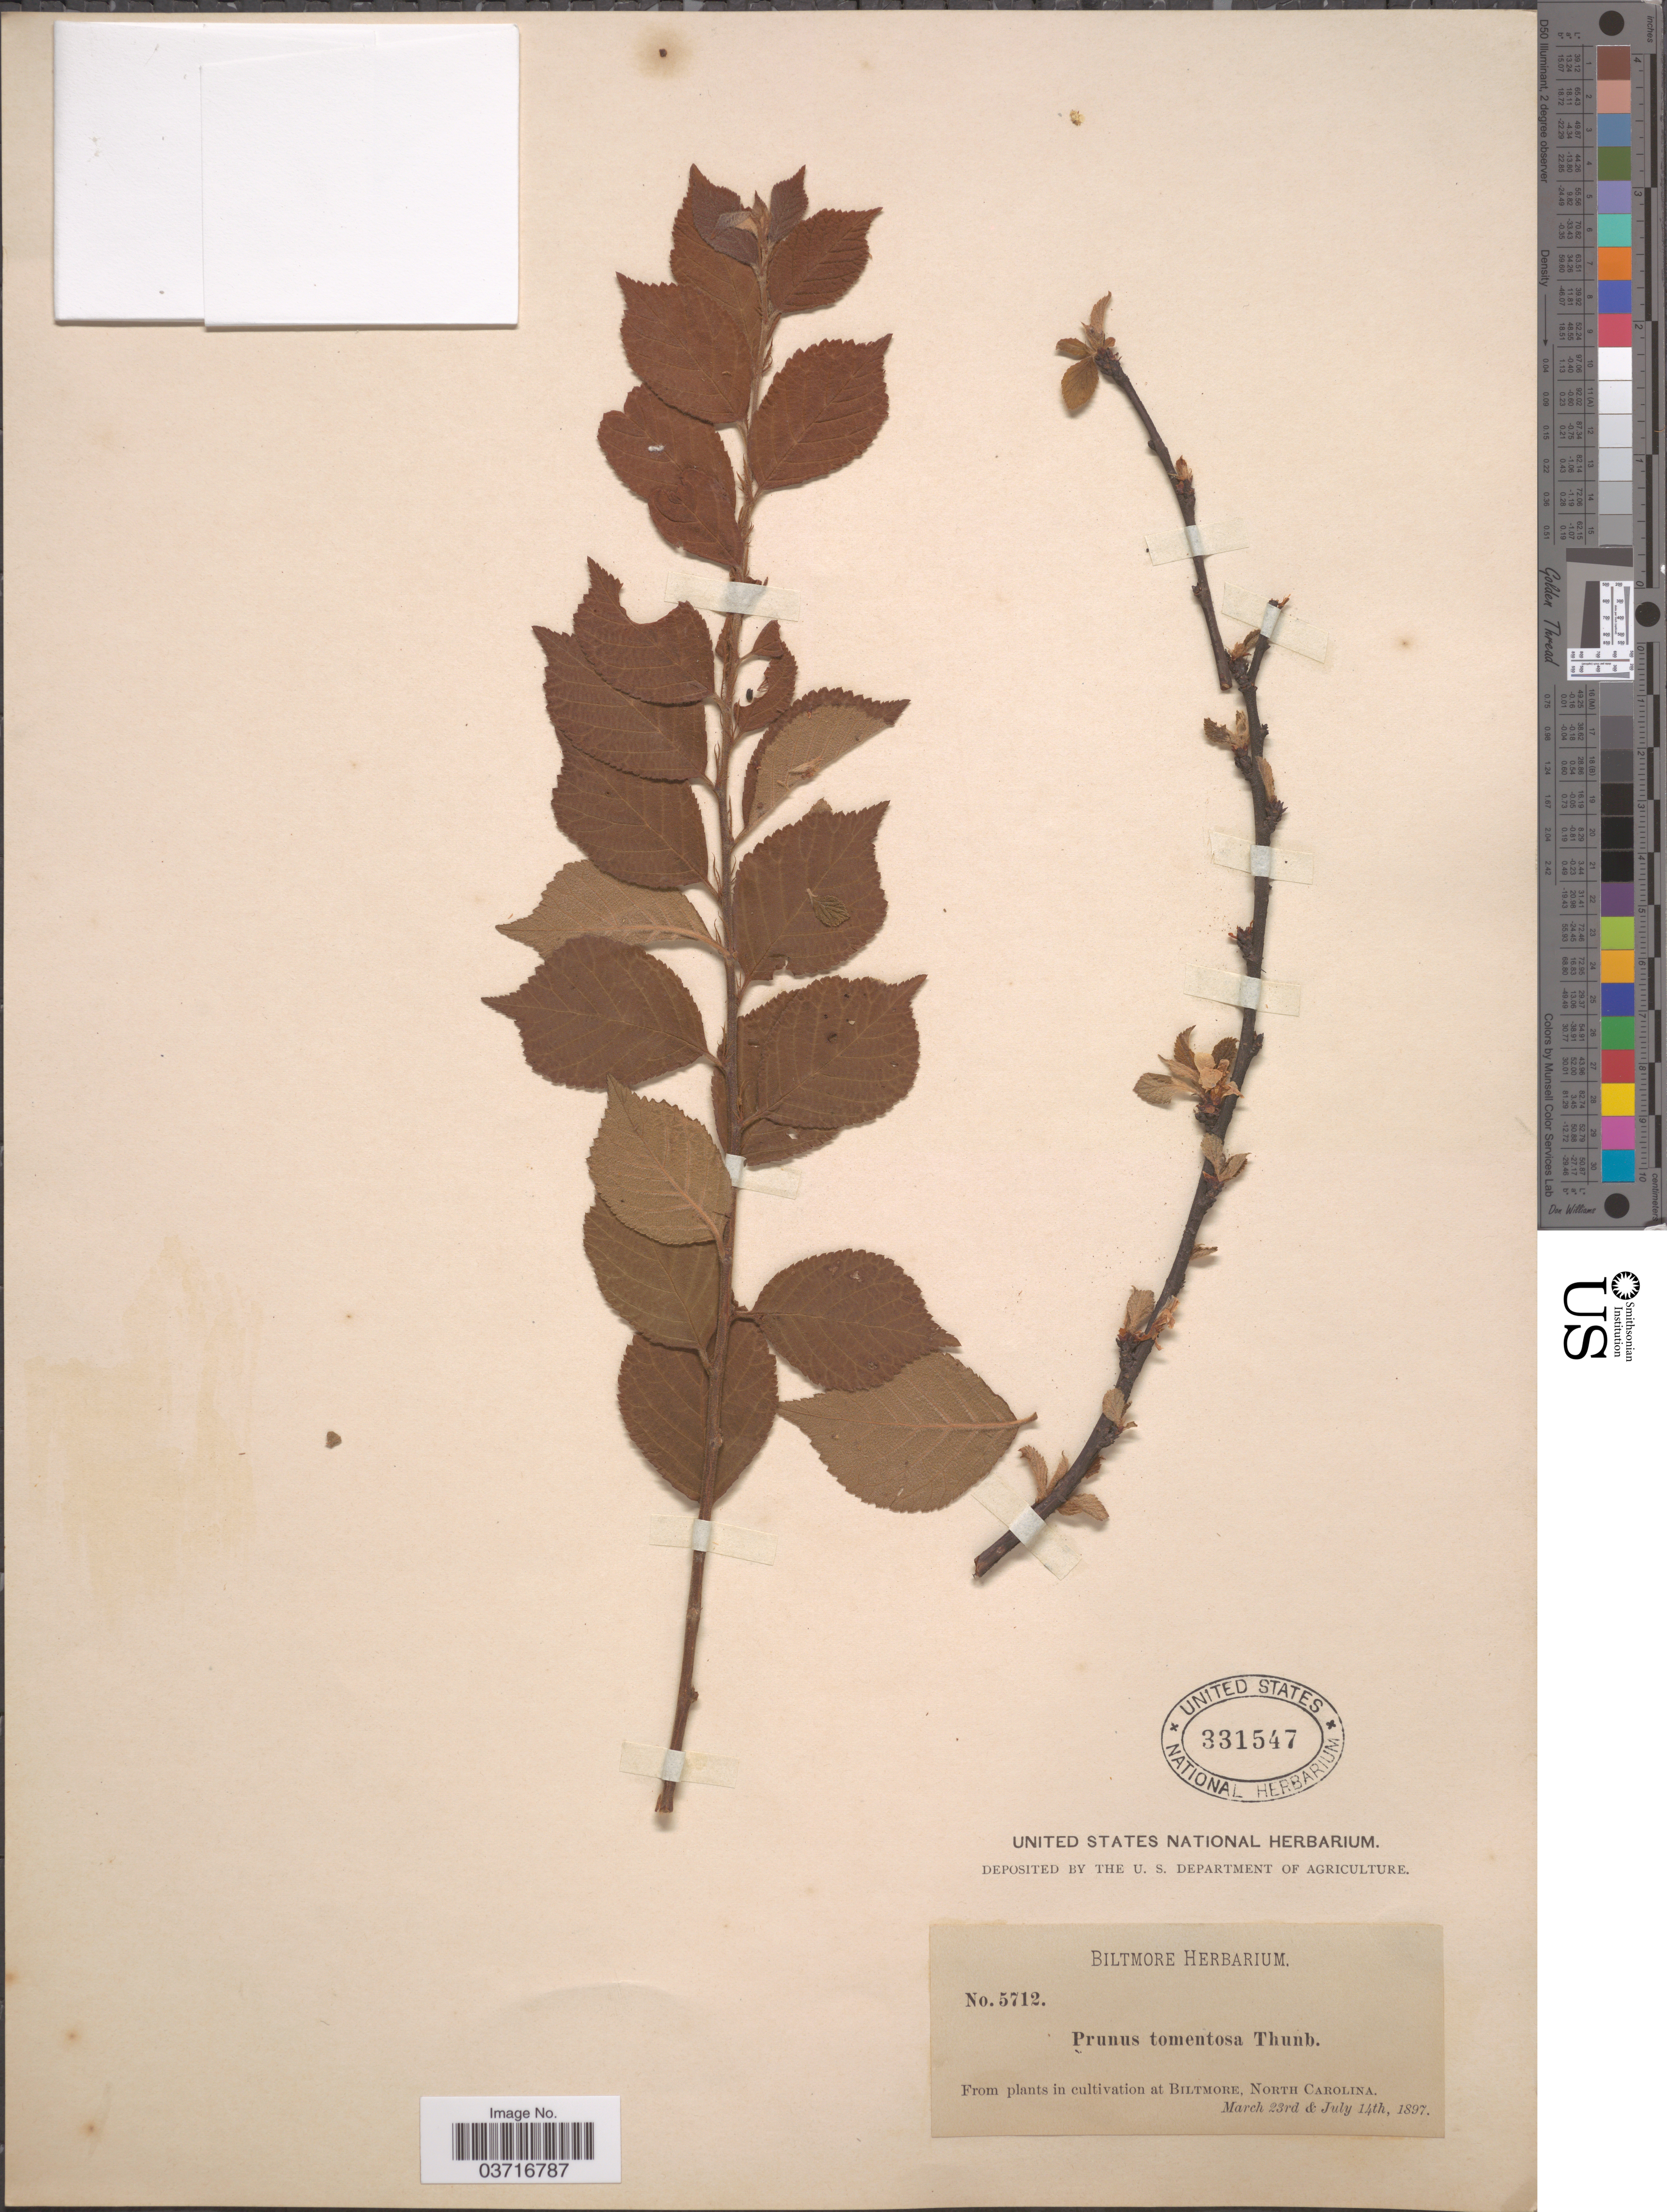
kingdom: Plantae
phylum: Tracheophyta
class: Magnoliopsida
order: Rosales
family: Rosaceae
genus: Prunus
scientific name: Prunus tomentosa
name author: Thunb.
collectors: ex herb. Biltmore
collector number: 5712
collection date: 1897-03-23/1897-07-14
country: United States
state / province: North Carolina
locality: At Biltmore.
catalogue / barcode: US 331547